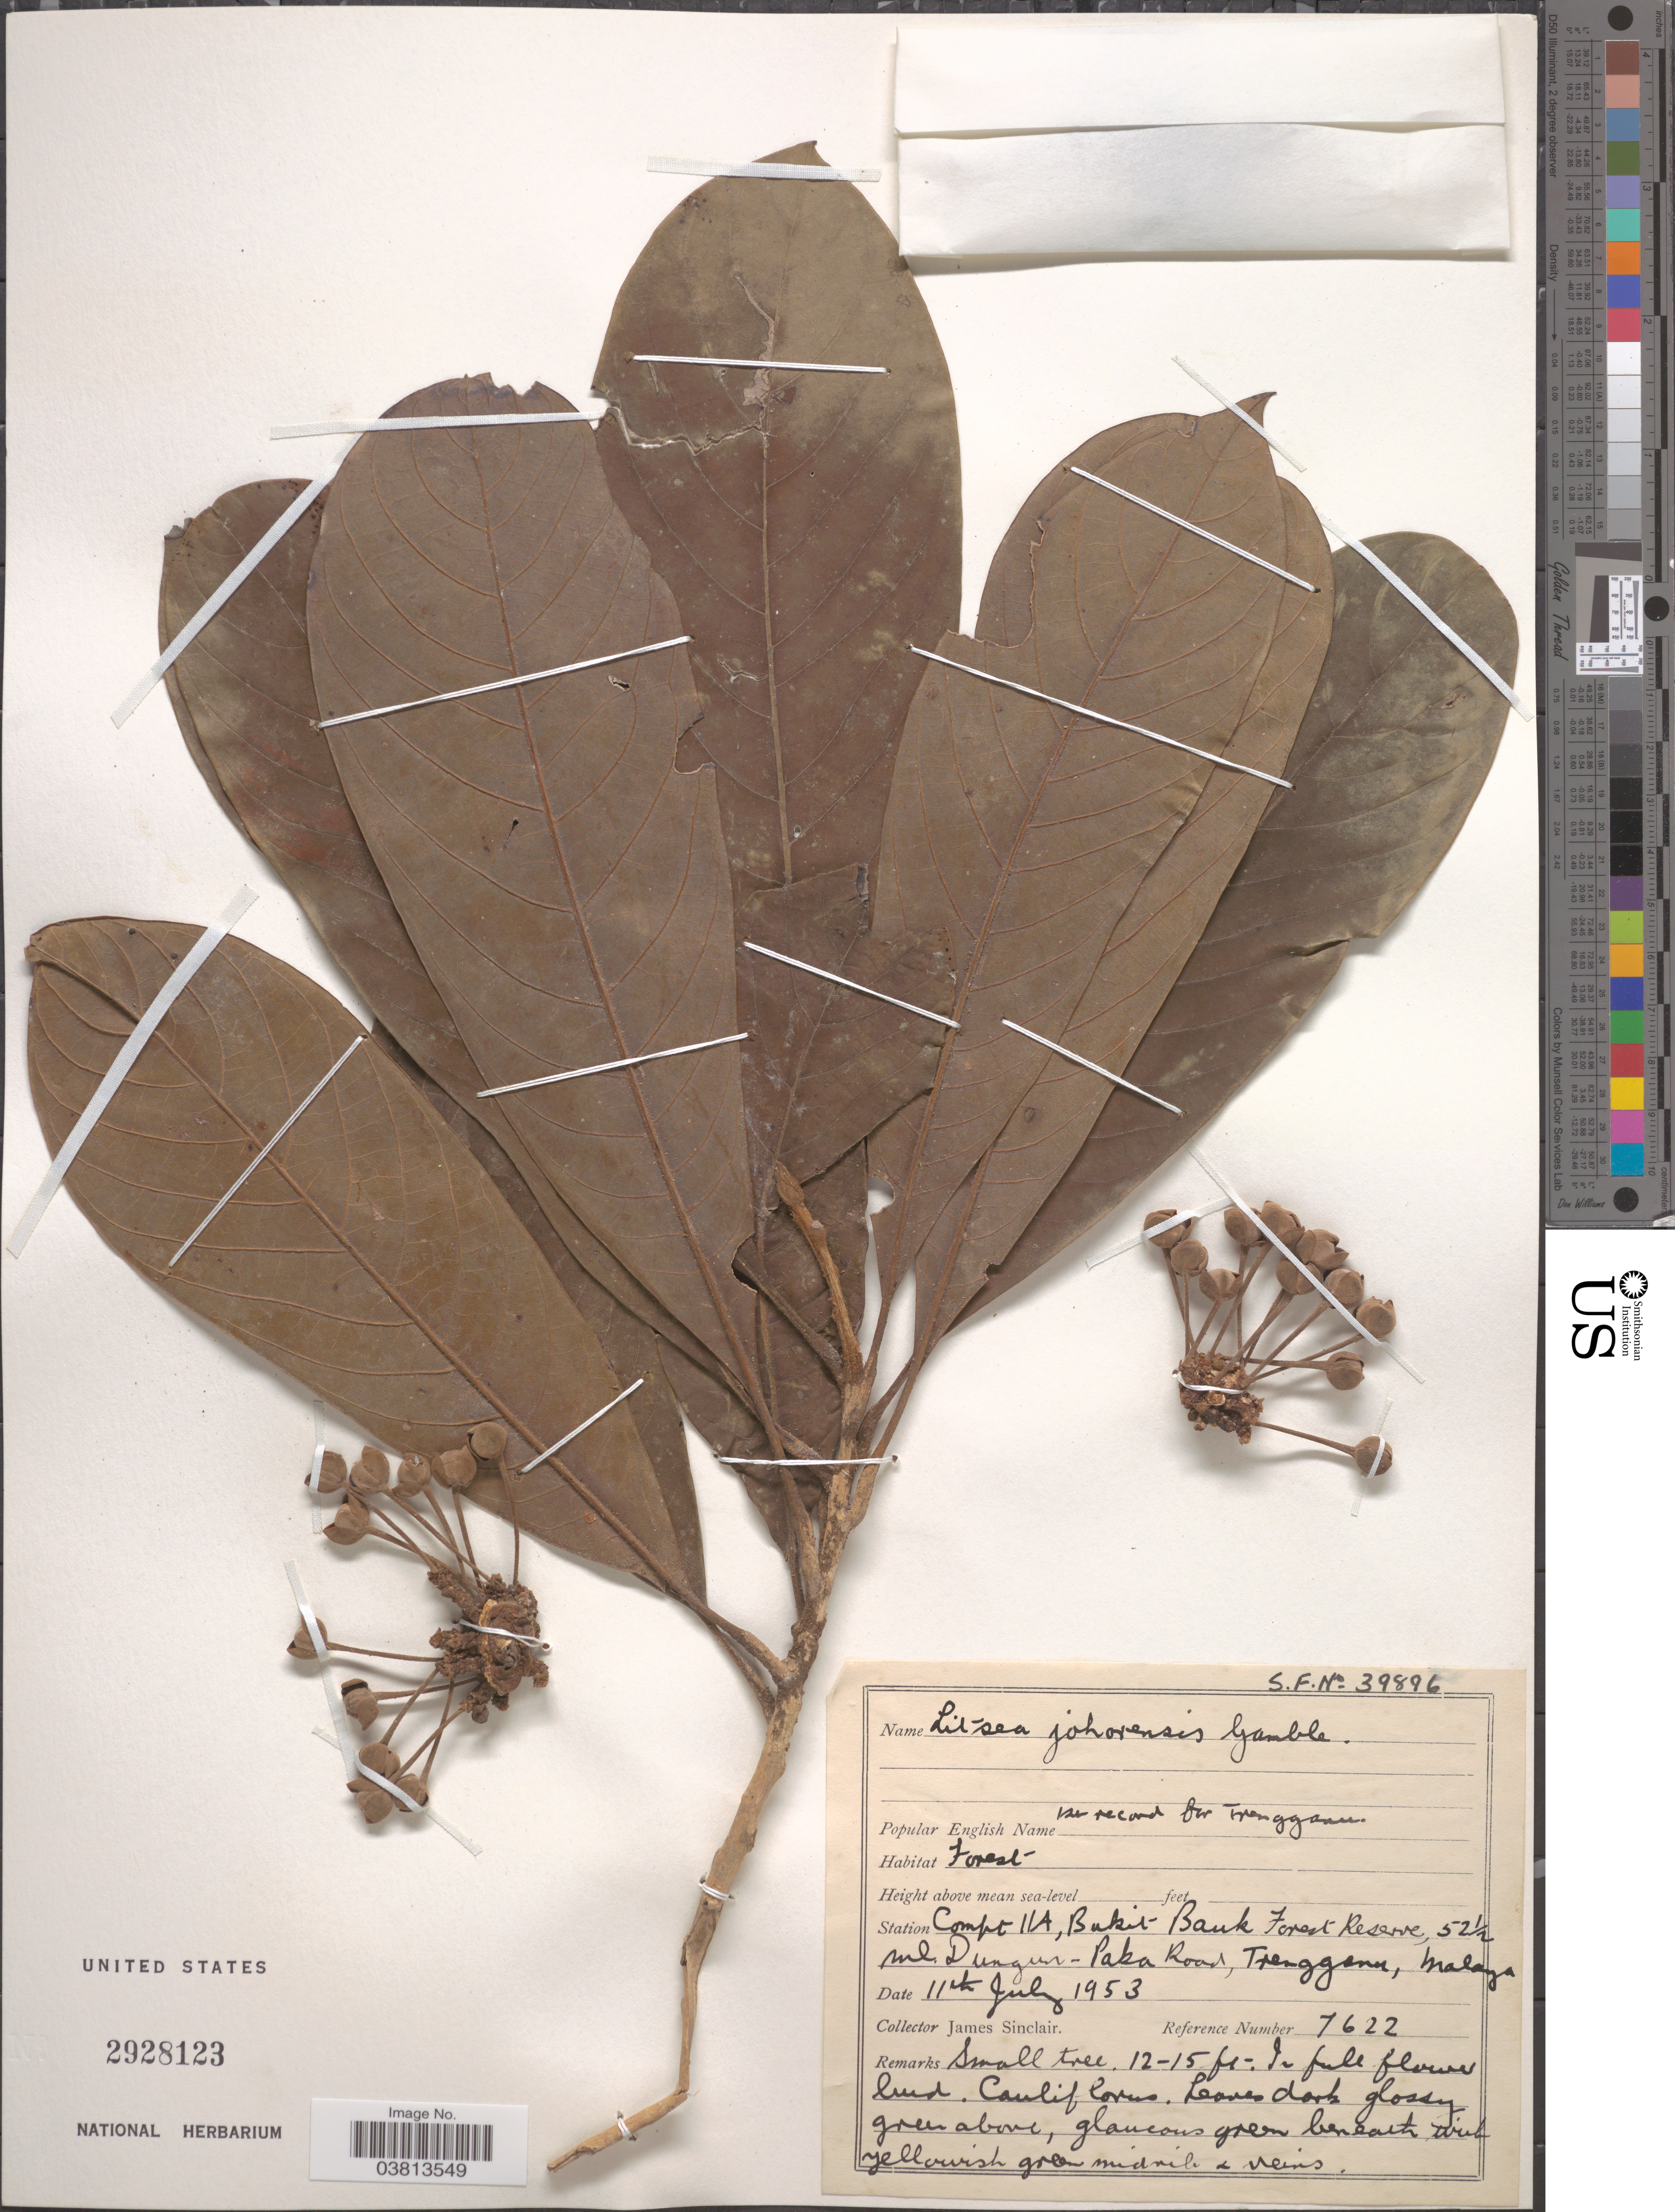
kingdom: Plantae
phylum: Tracheophyta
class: Magnoliopsida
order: Laurales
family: Lauraceae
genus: Litsea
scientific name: Litsea magnifica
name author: Gamble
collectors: J. Sinclair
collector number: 7622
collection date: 1953-07-11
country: Malaysia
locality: Station Compt IIA, Bukit Bauk Forest Reserve, 52½ ml. Dungur-Paka Road, Trengganu, Malaya.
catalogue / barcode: US 2928123